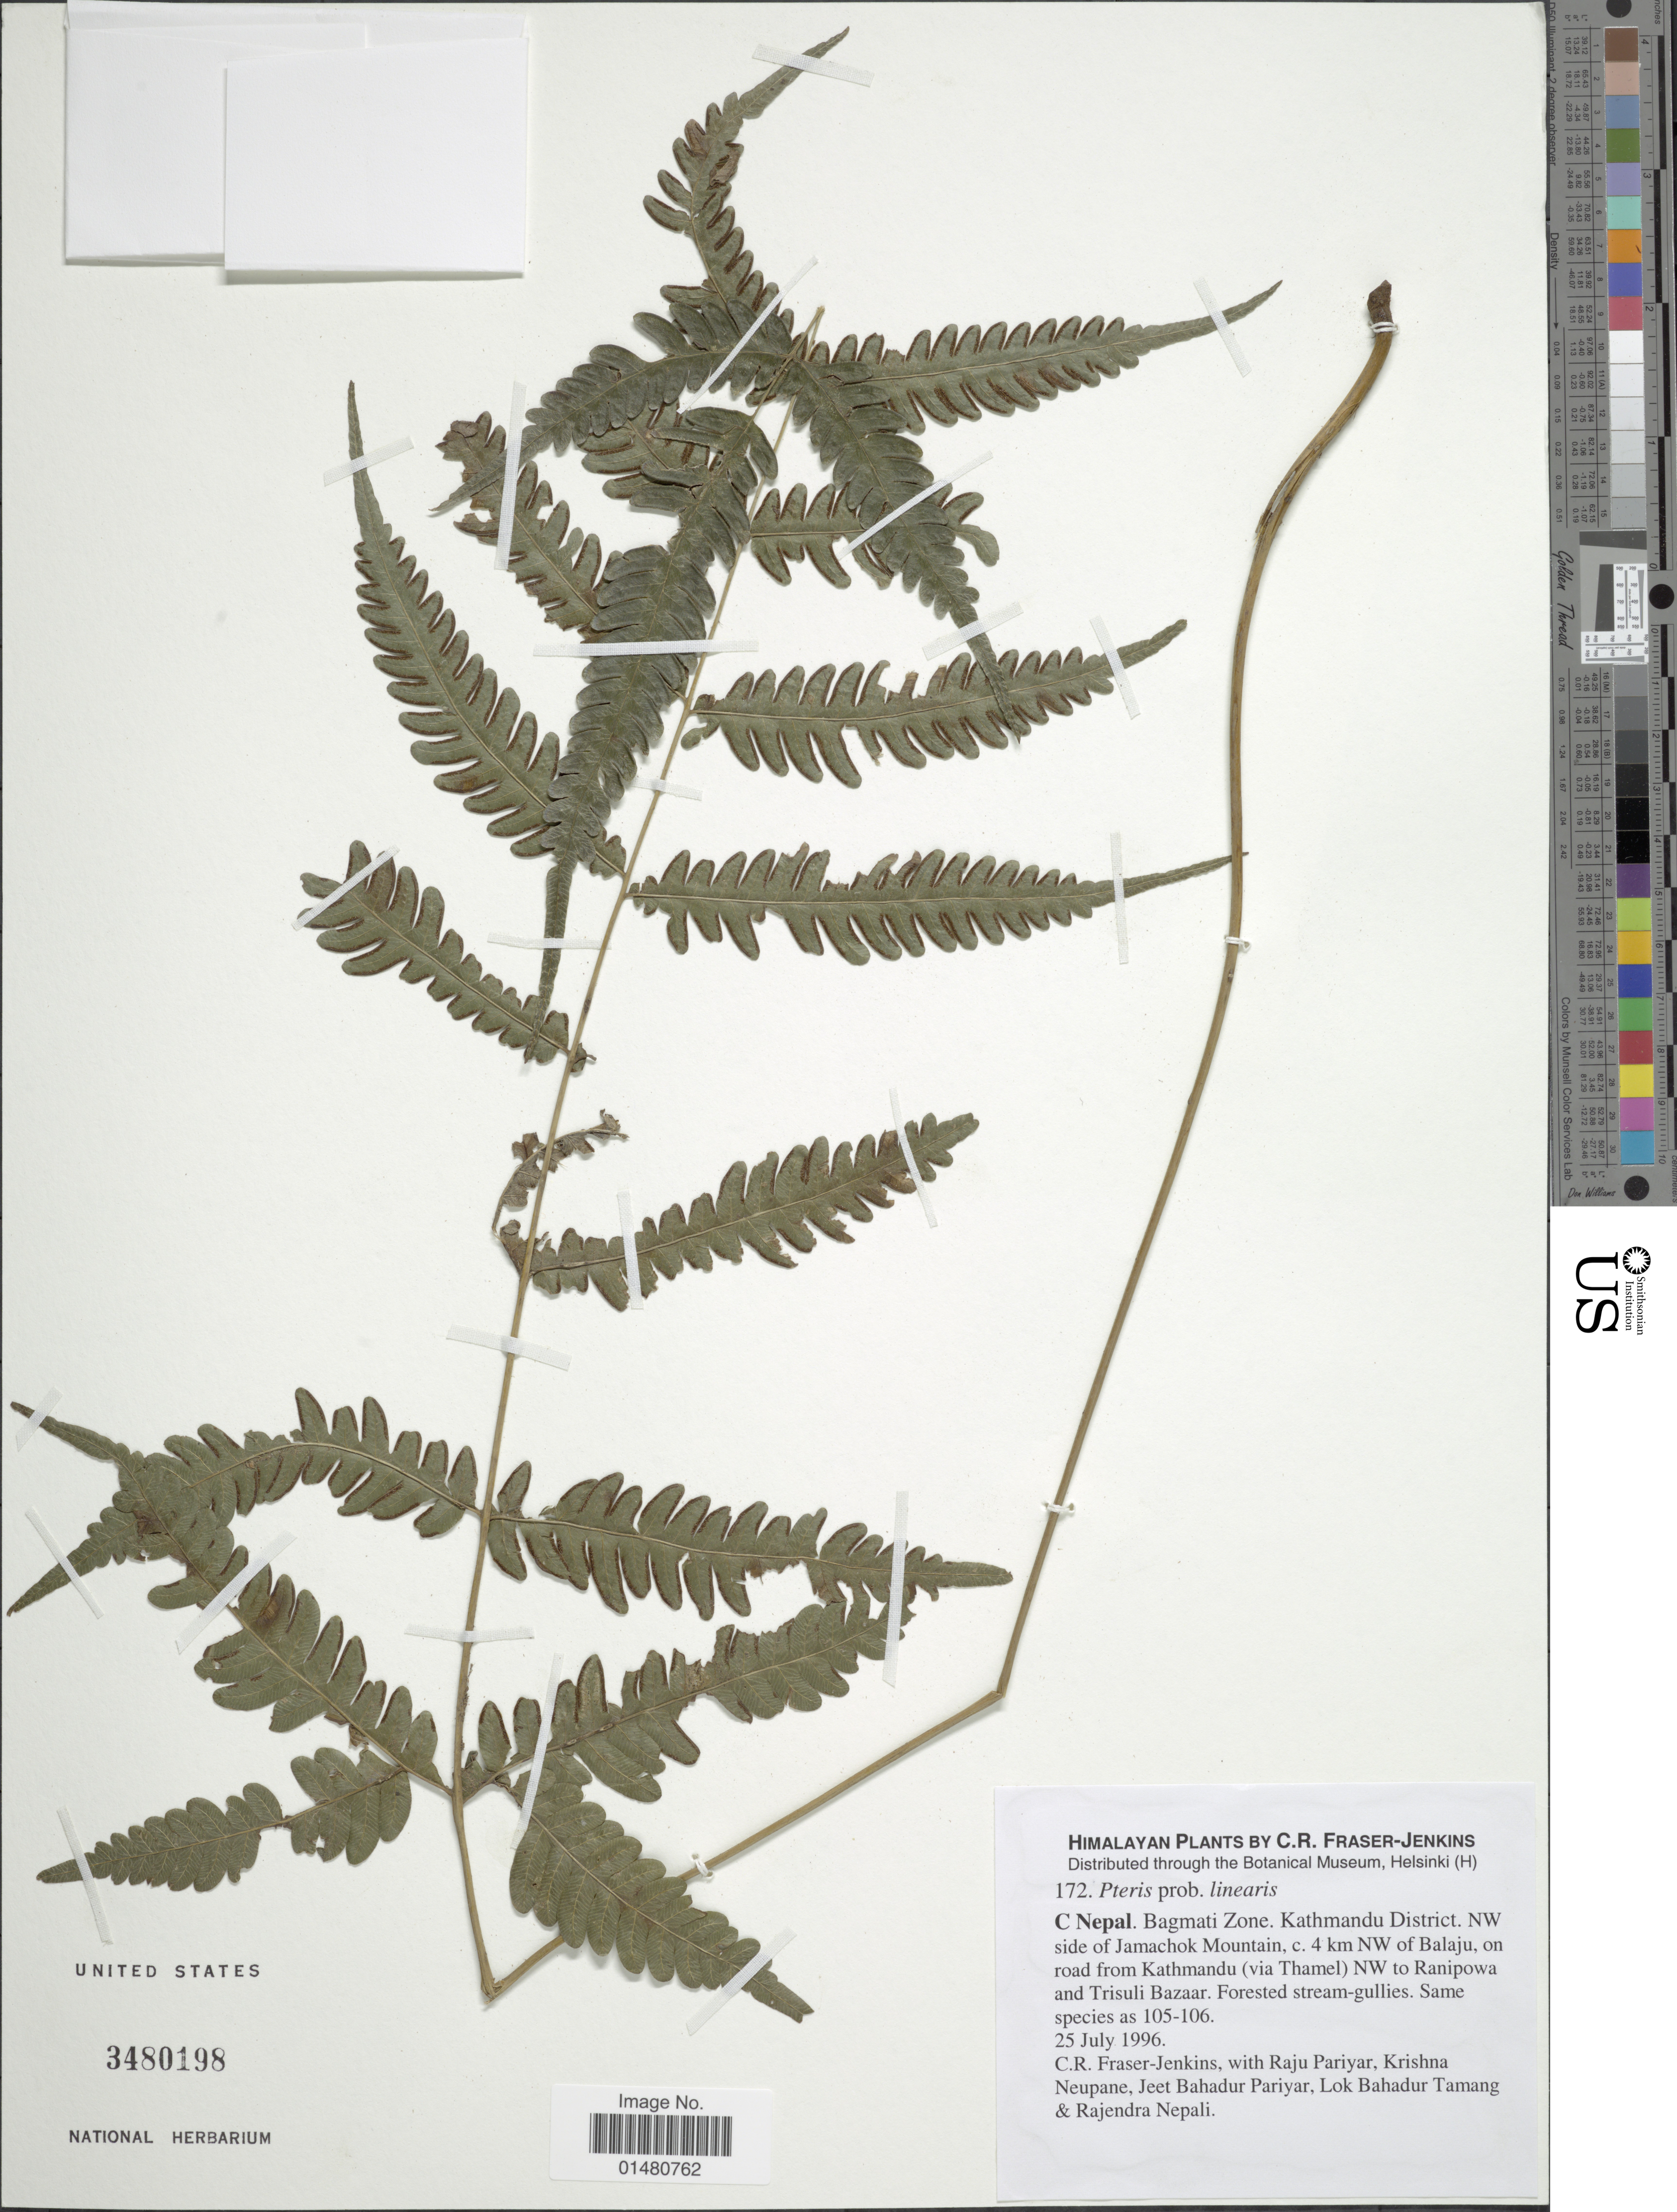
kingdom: Plantae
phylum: Tracheophyta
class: Polypodiopsida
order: Polypodiales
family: Pteridaceae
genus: Pteris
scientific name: Pteris linearis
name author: Poir.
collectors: C. R. Fraser-Jenkins, R. Pariyar, K. Neupane, J. Pariyar & et al.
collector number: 172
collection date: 1996-07-25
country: Nepal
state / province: Bagmati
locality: HImalayan, C Nepal. Bagmati Zone. Kathmandu District. NW side of Jamachok Mountains, c. 4 km NW of Balaju, on road from Kathmandu (via Thamel) NW to Ranipowa and Trisuli Bazaar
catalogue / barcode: US 3480198